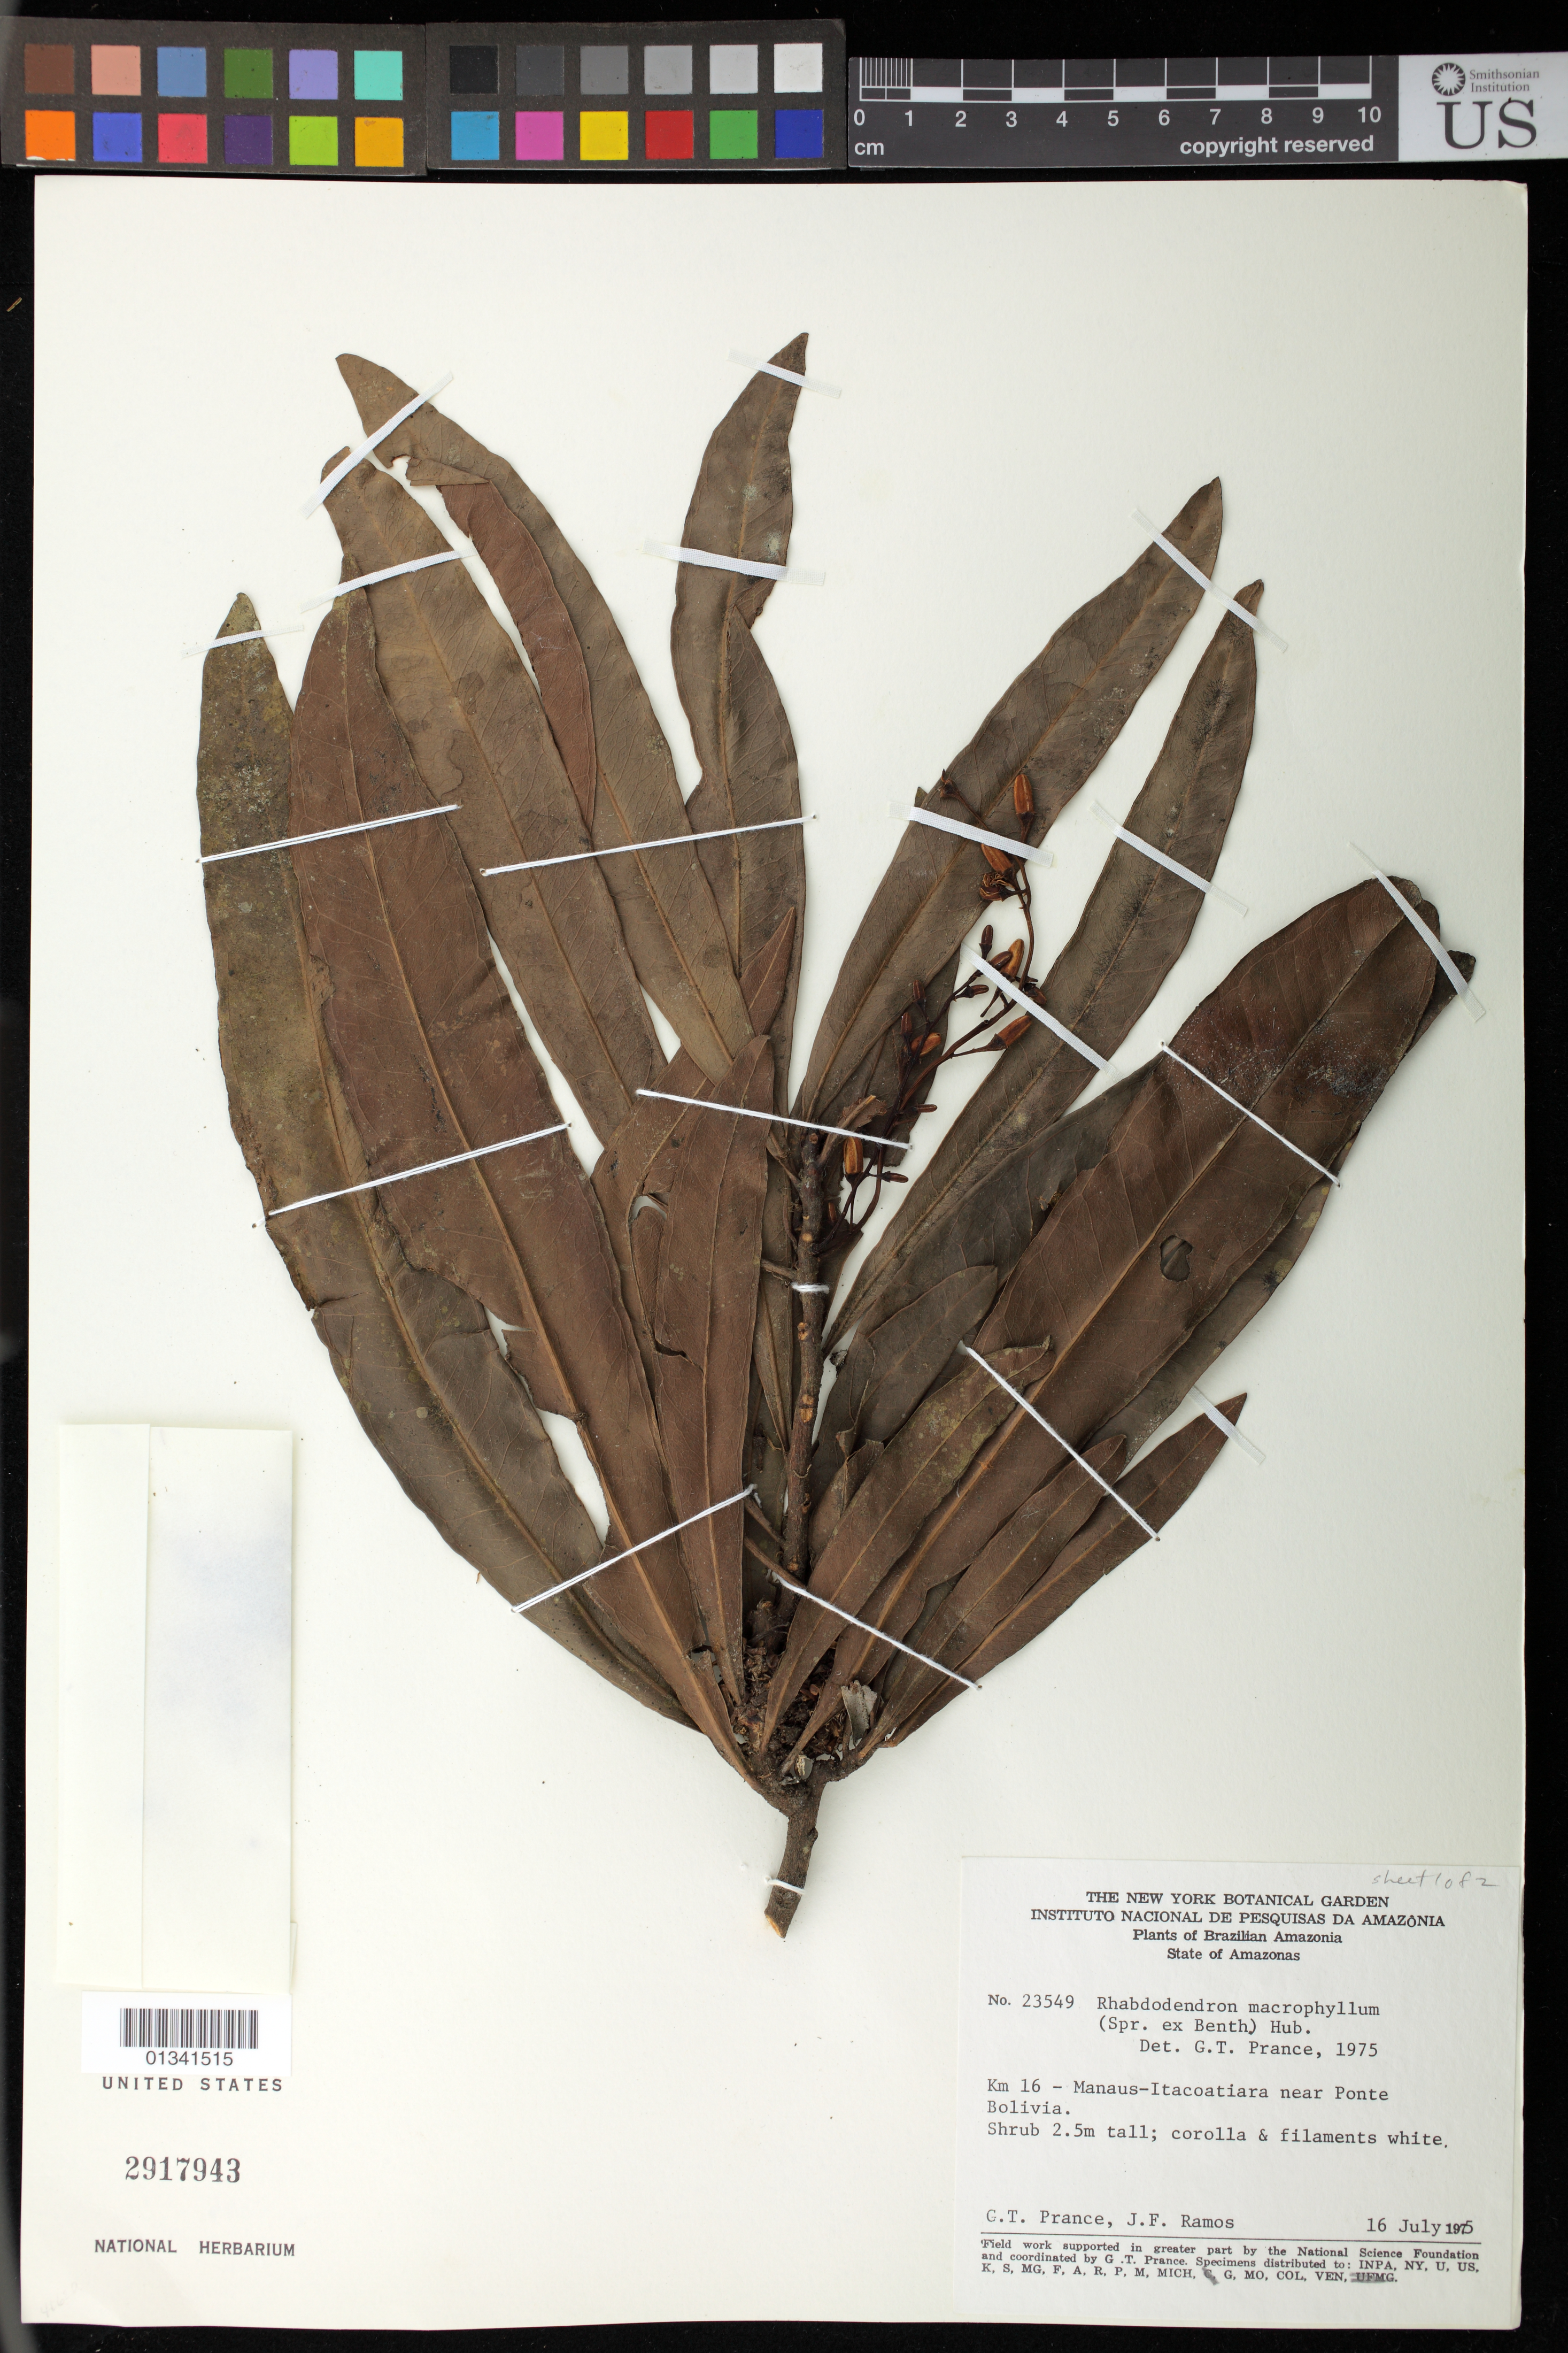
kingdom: Plantae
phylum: Tracheophyta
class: Magnoliopsida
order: Caryophyllales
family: Rhabdodendraceae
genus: Rhabdodendron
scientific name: Rhabdodendron macrophyllum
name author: (Spruce ex Benth.) Huber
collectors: G. T. Prance & J. F. Ramos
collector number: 23549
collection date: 1975-07-16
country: Brazil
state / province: Amazonas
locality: km 16 - Manaus-Itacoatiara near Ponte Bolivia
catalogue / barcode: US 2917943